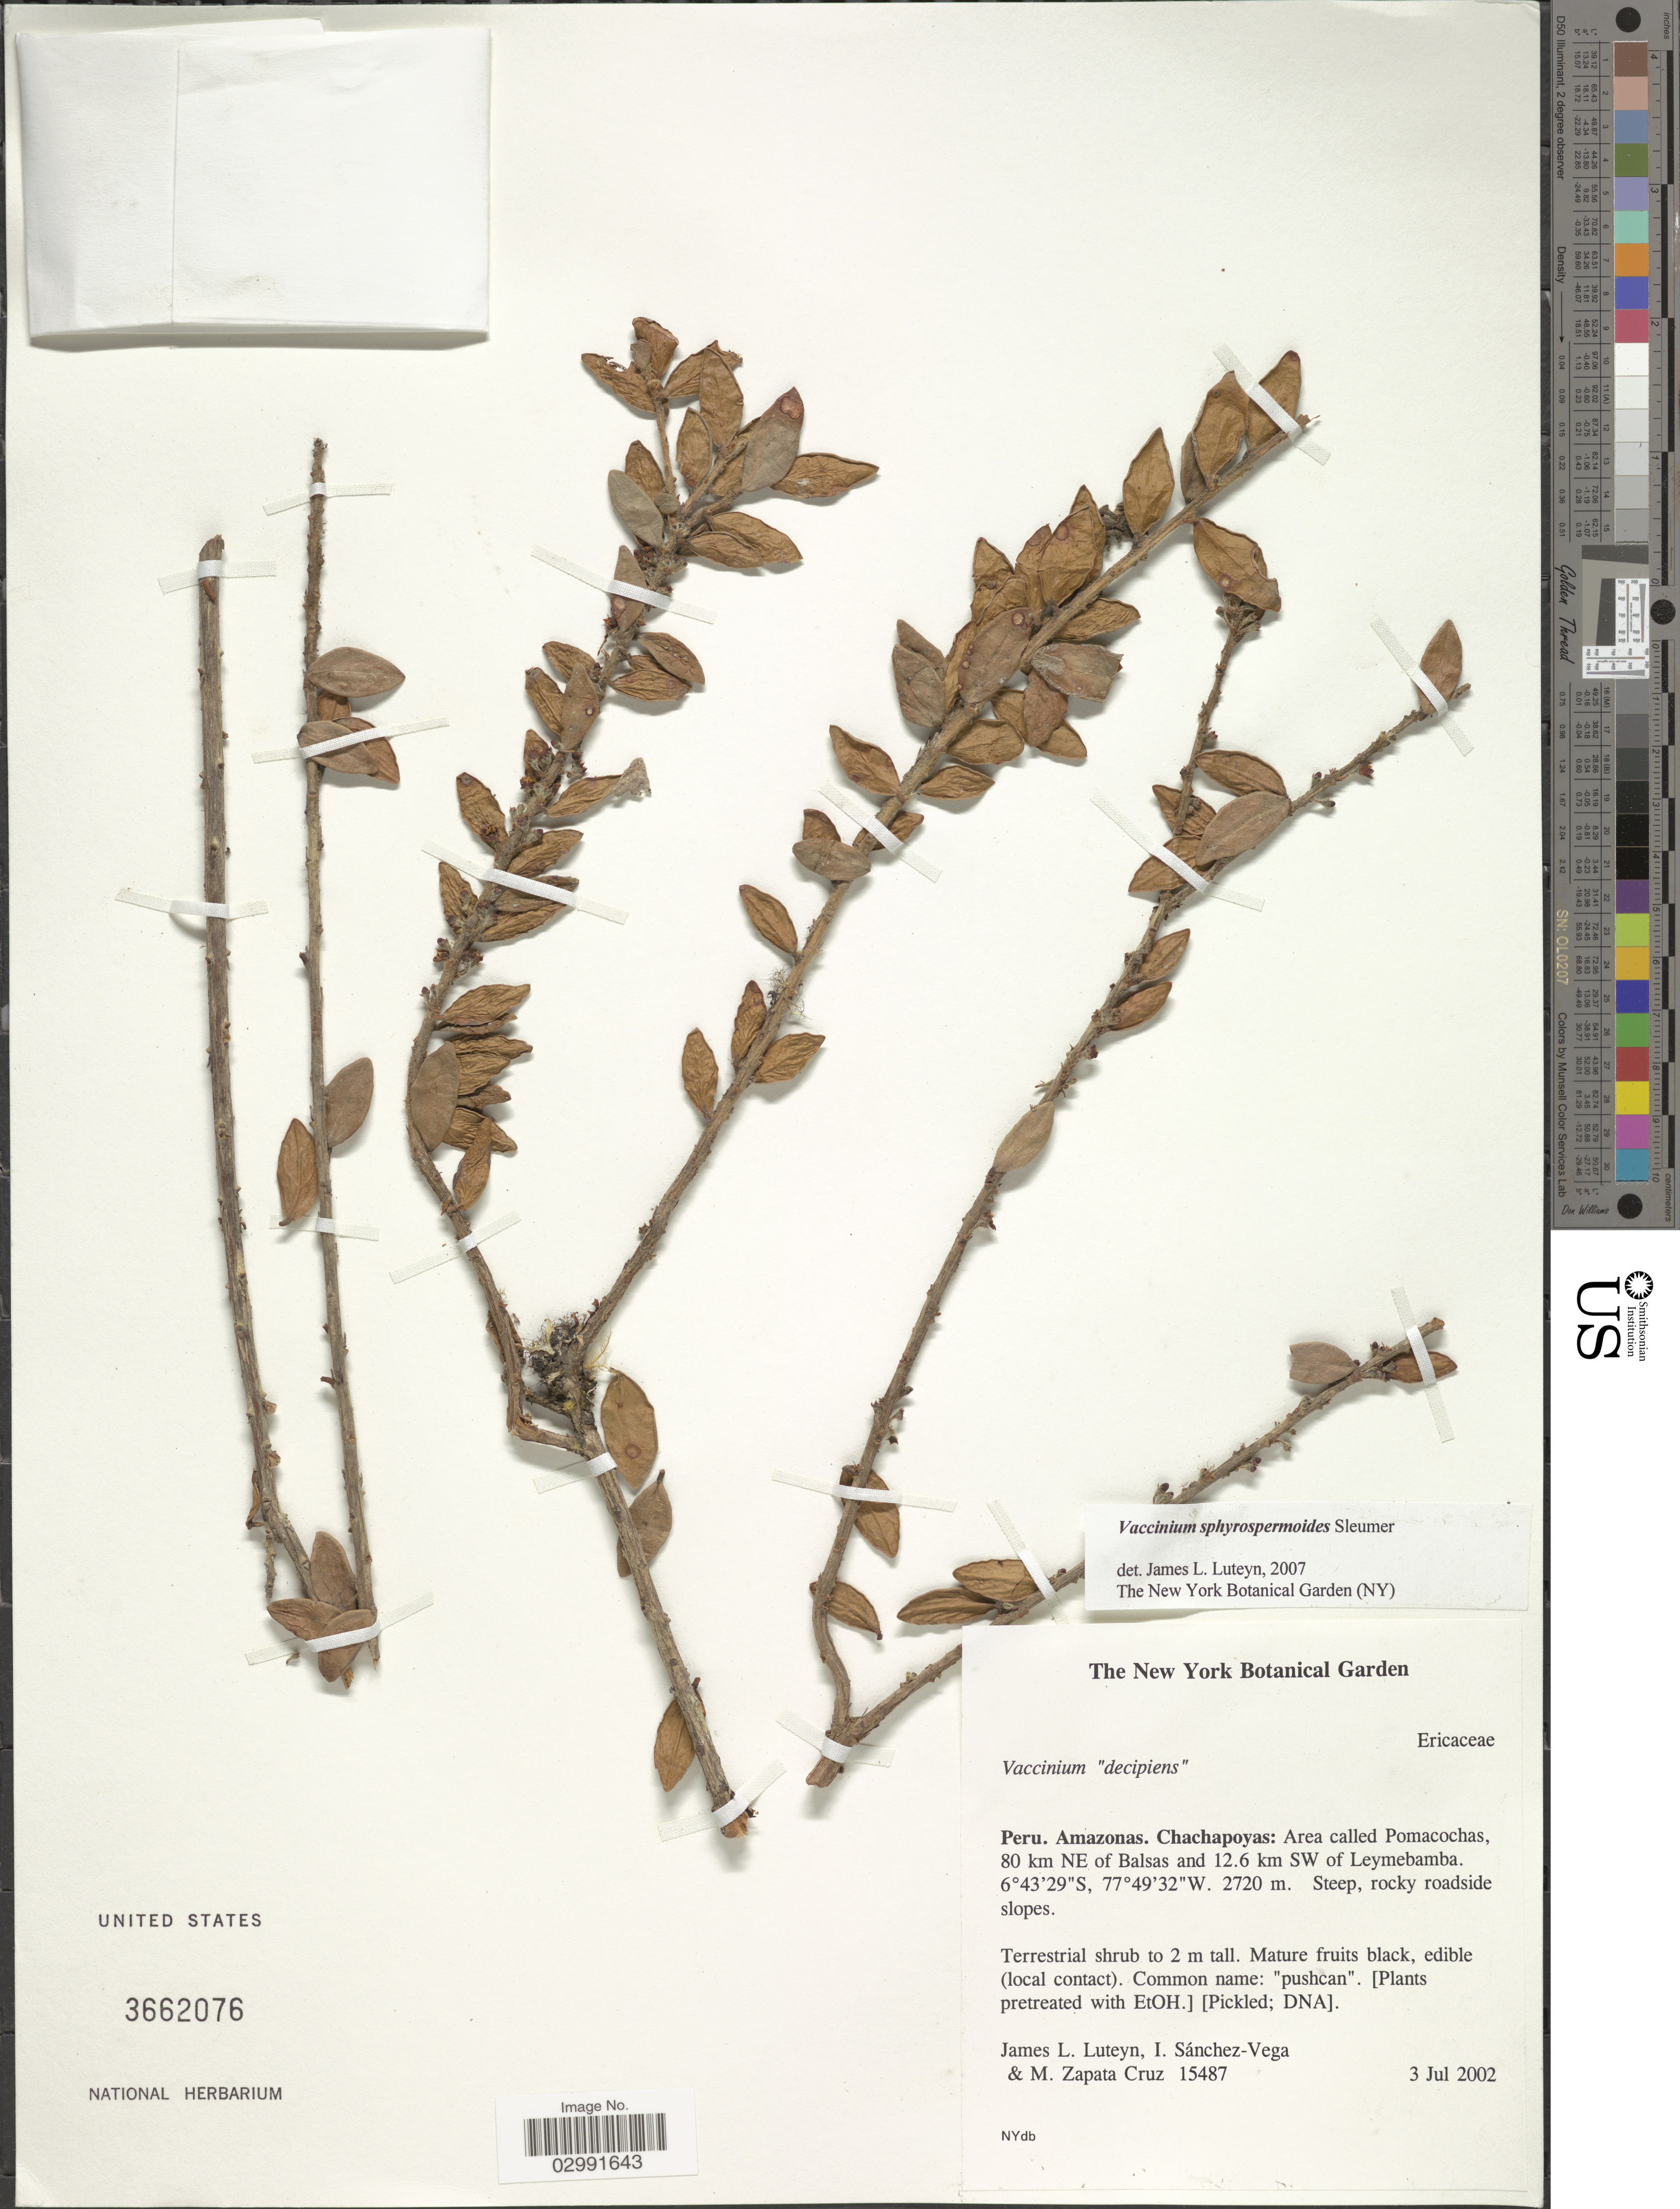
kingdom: Plantae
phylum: Tracheophyta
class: Magnoliopsida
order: Ericales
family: Ericaceae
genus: Vaccinium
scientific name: Vaccinium sphyrospermoides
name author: Sleumer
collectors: J. Luteyn, I. Sánchez-Vega & M. Zapata Cruz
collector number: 15487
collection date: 2002-07-03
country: Peru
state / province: Amazonas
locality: Chachapoyas: Area called Pomacochas, 80 km NE of Balsas and 12.6 km SW of Leymebamba.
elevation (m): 2720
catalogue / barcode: US 3662076